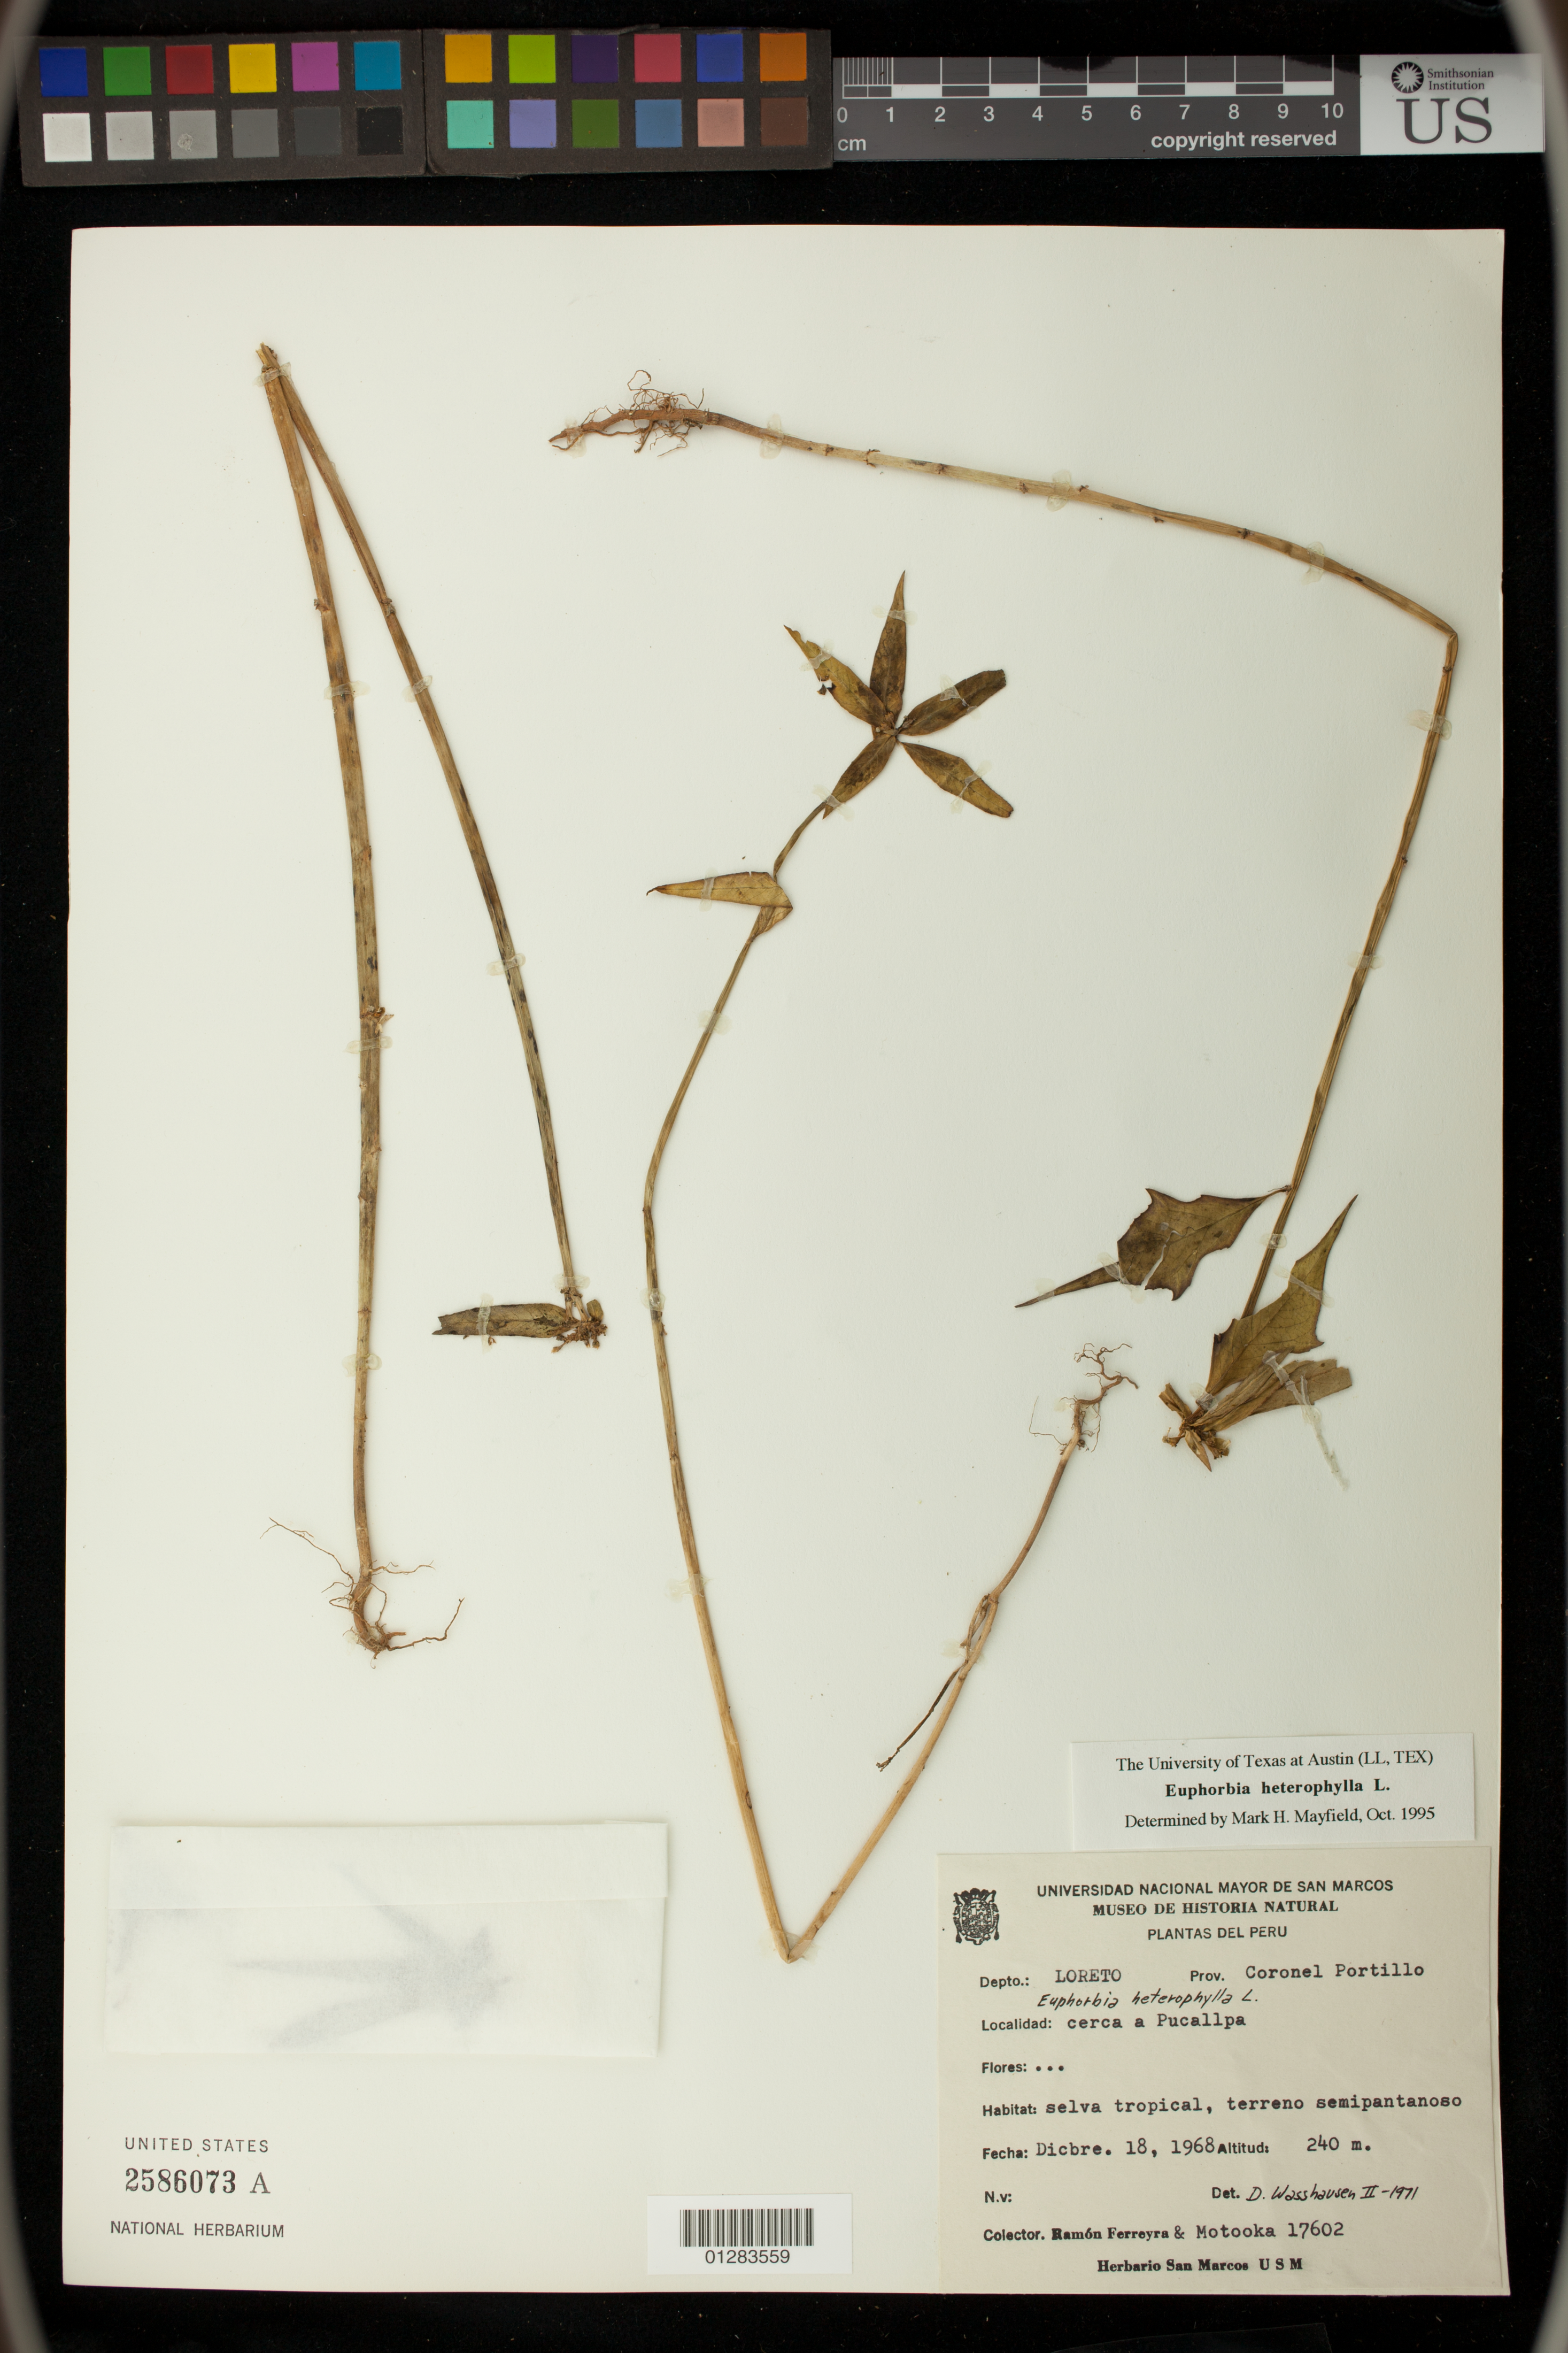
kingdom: Plantae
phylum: Tracheophyta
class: Magnoliopsida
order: Malpighiales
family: Euphorbiaceae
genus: Euphorbia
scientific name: Euphorbia heterophylla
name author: L.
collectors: R. A. Ferreyra & -. Motooka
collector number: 17602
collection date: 1968-12-18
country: Peru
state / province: Loreto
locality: cerca a Pucallpa, Coronel Portillo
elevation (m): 240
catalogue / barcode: US 2586073A